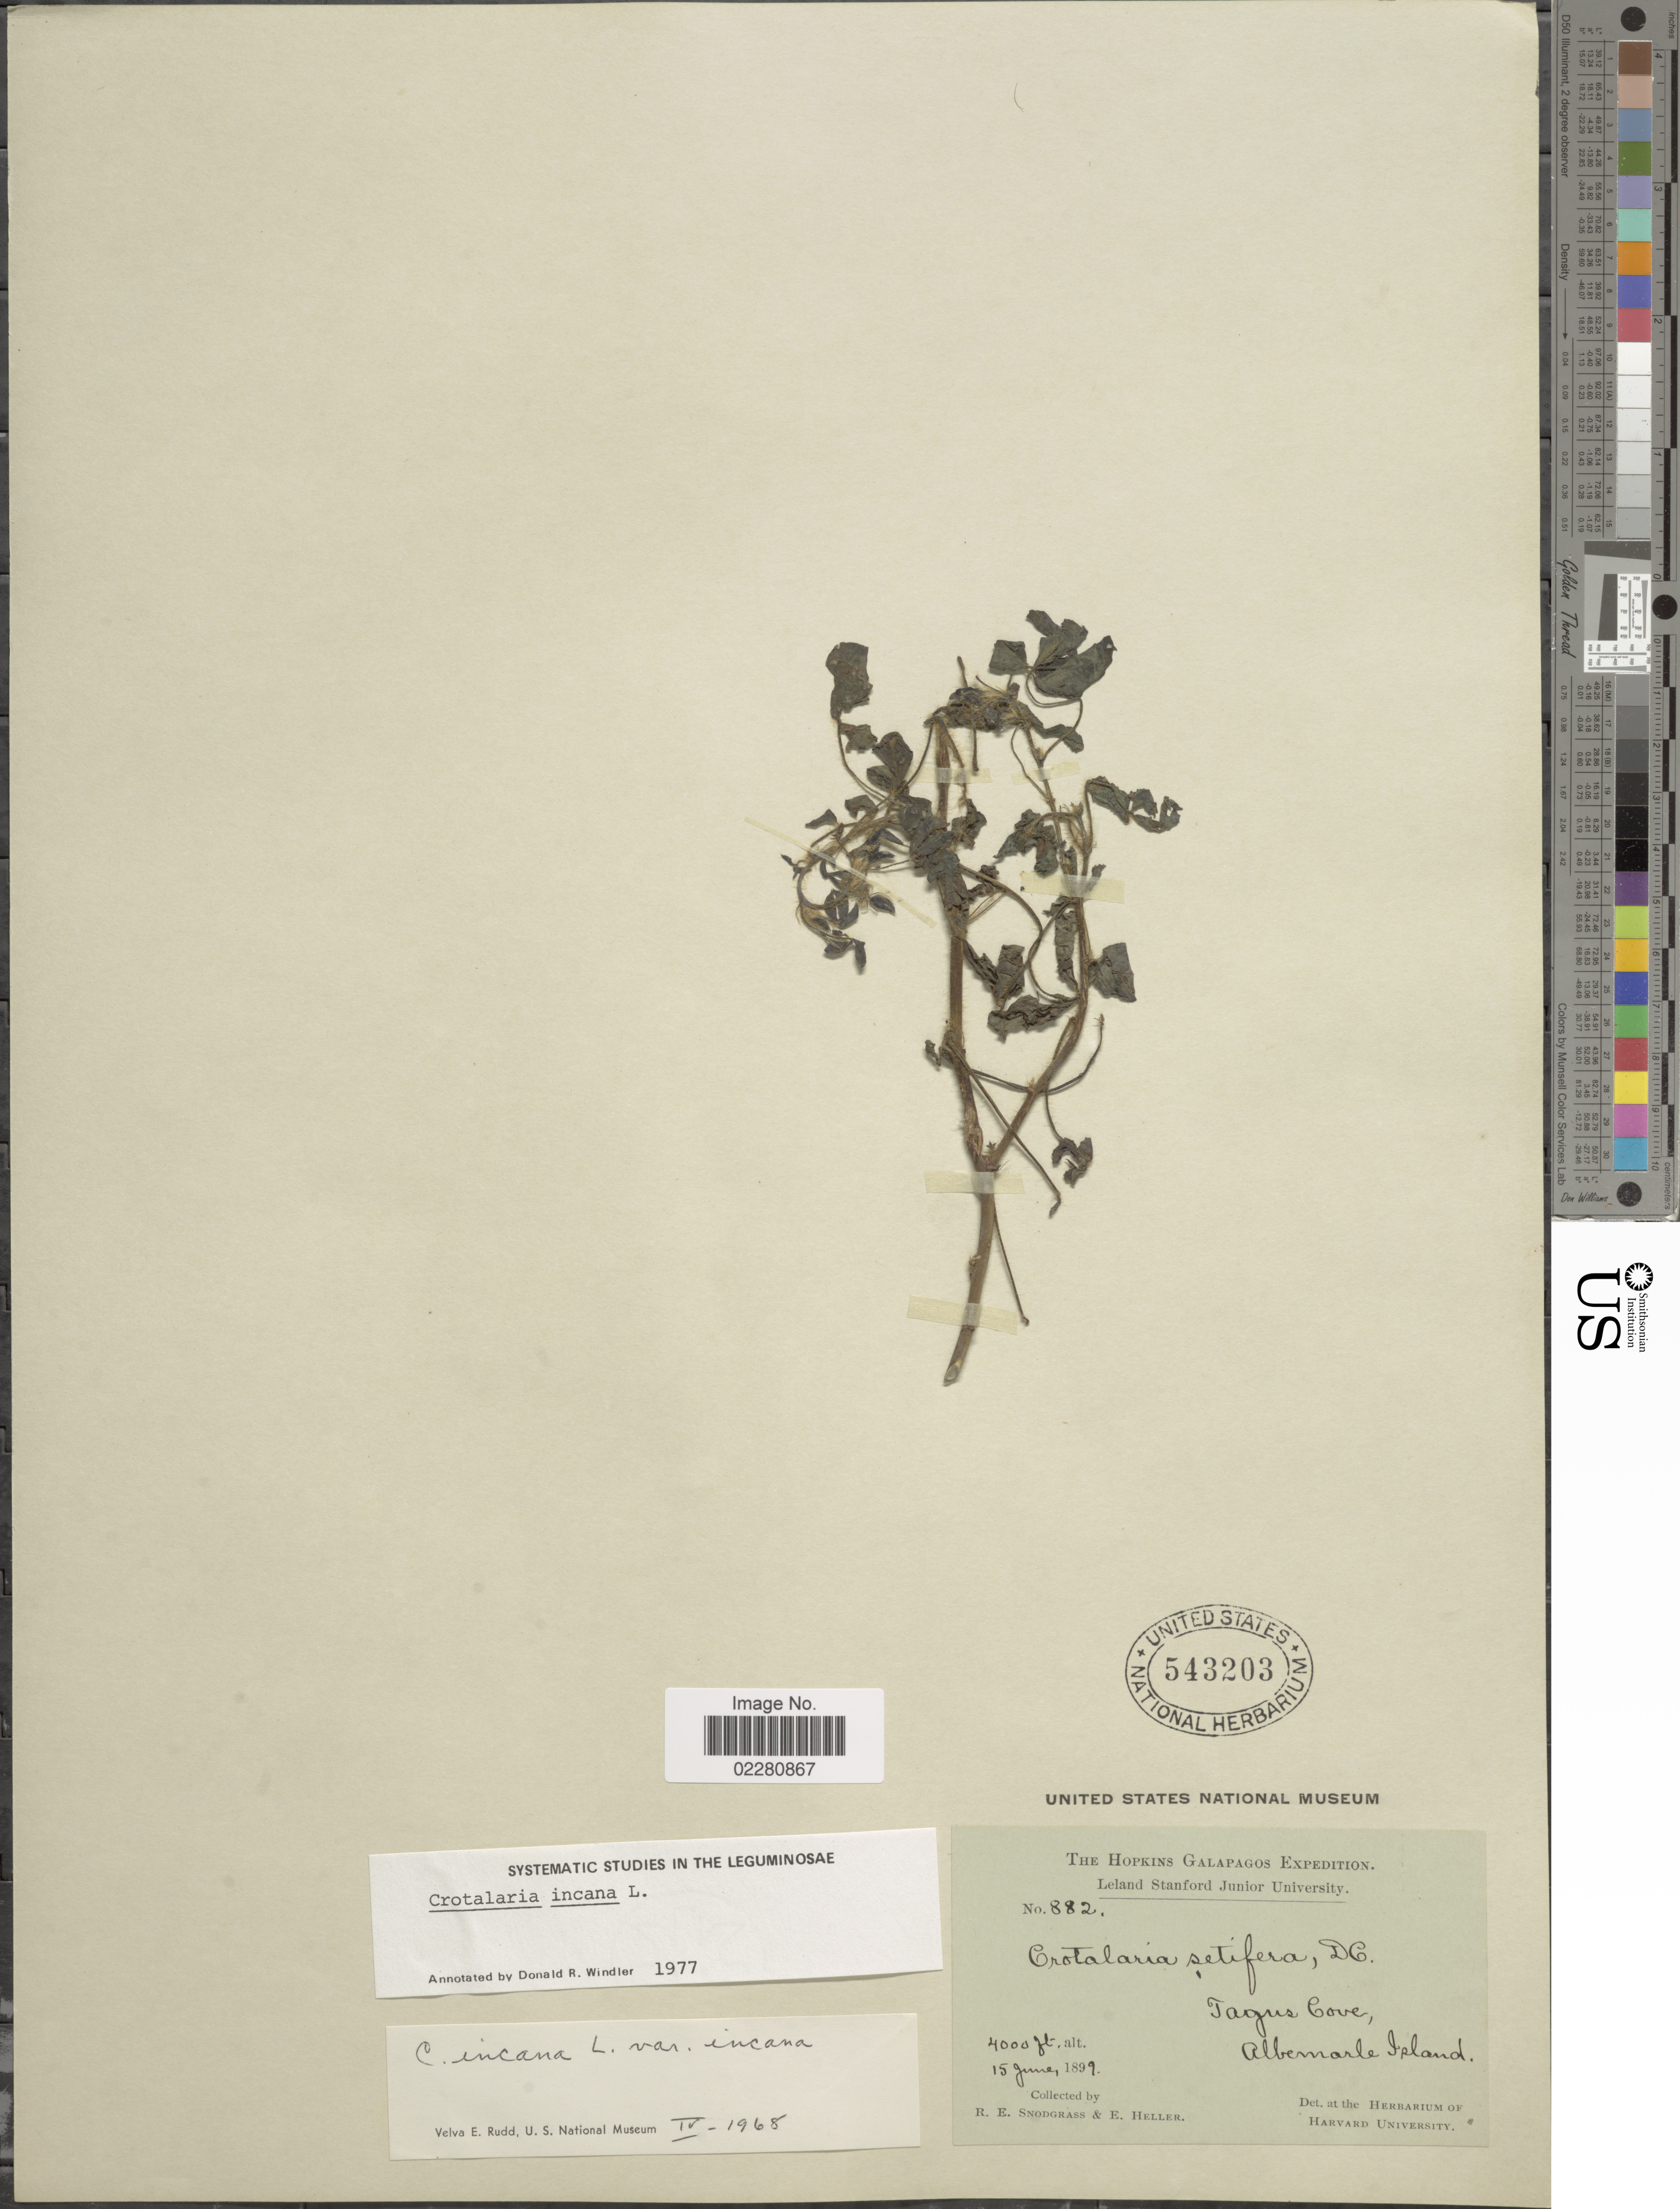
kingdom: Plantae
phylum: Tracheophyta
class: Magnoliopsida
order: Fabales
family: Fabaceae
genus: Crotalaria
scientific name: Crotalaria incana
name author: L.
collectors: R. E. Snodgrass & E. Heller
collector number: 882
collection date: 1899-06-15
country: Ecuador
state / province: Colón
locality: Galapagos. Tagus Cove, Albemarle Island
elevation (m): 1219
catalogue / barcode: US 543203